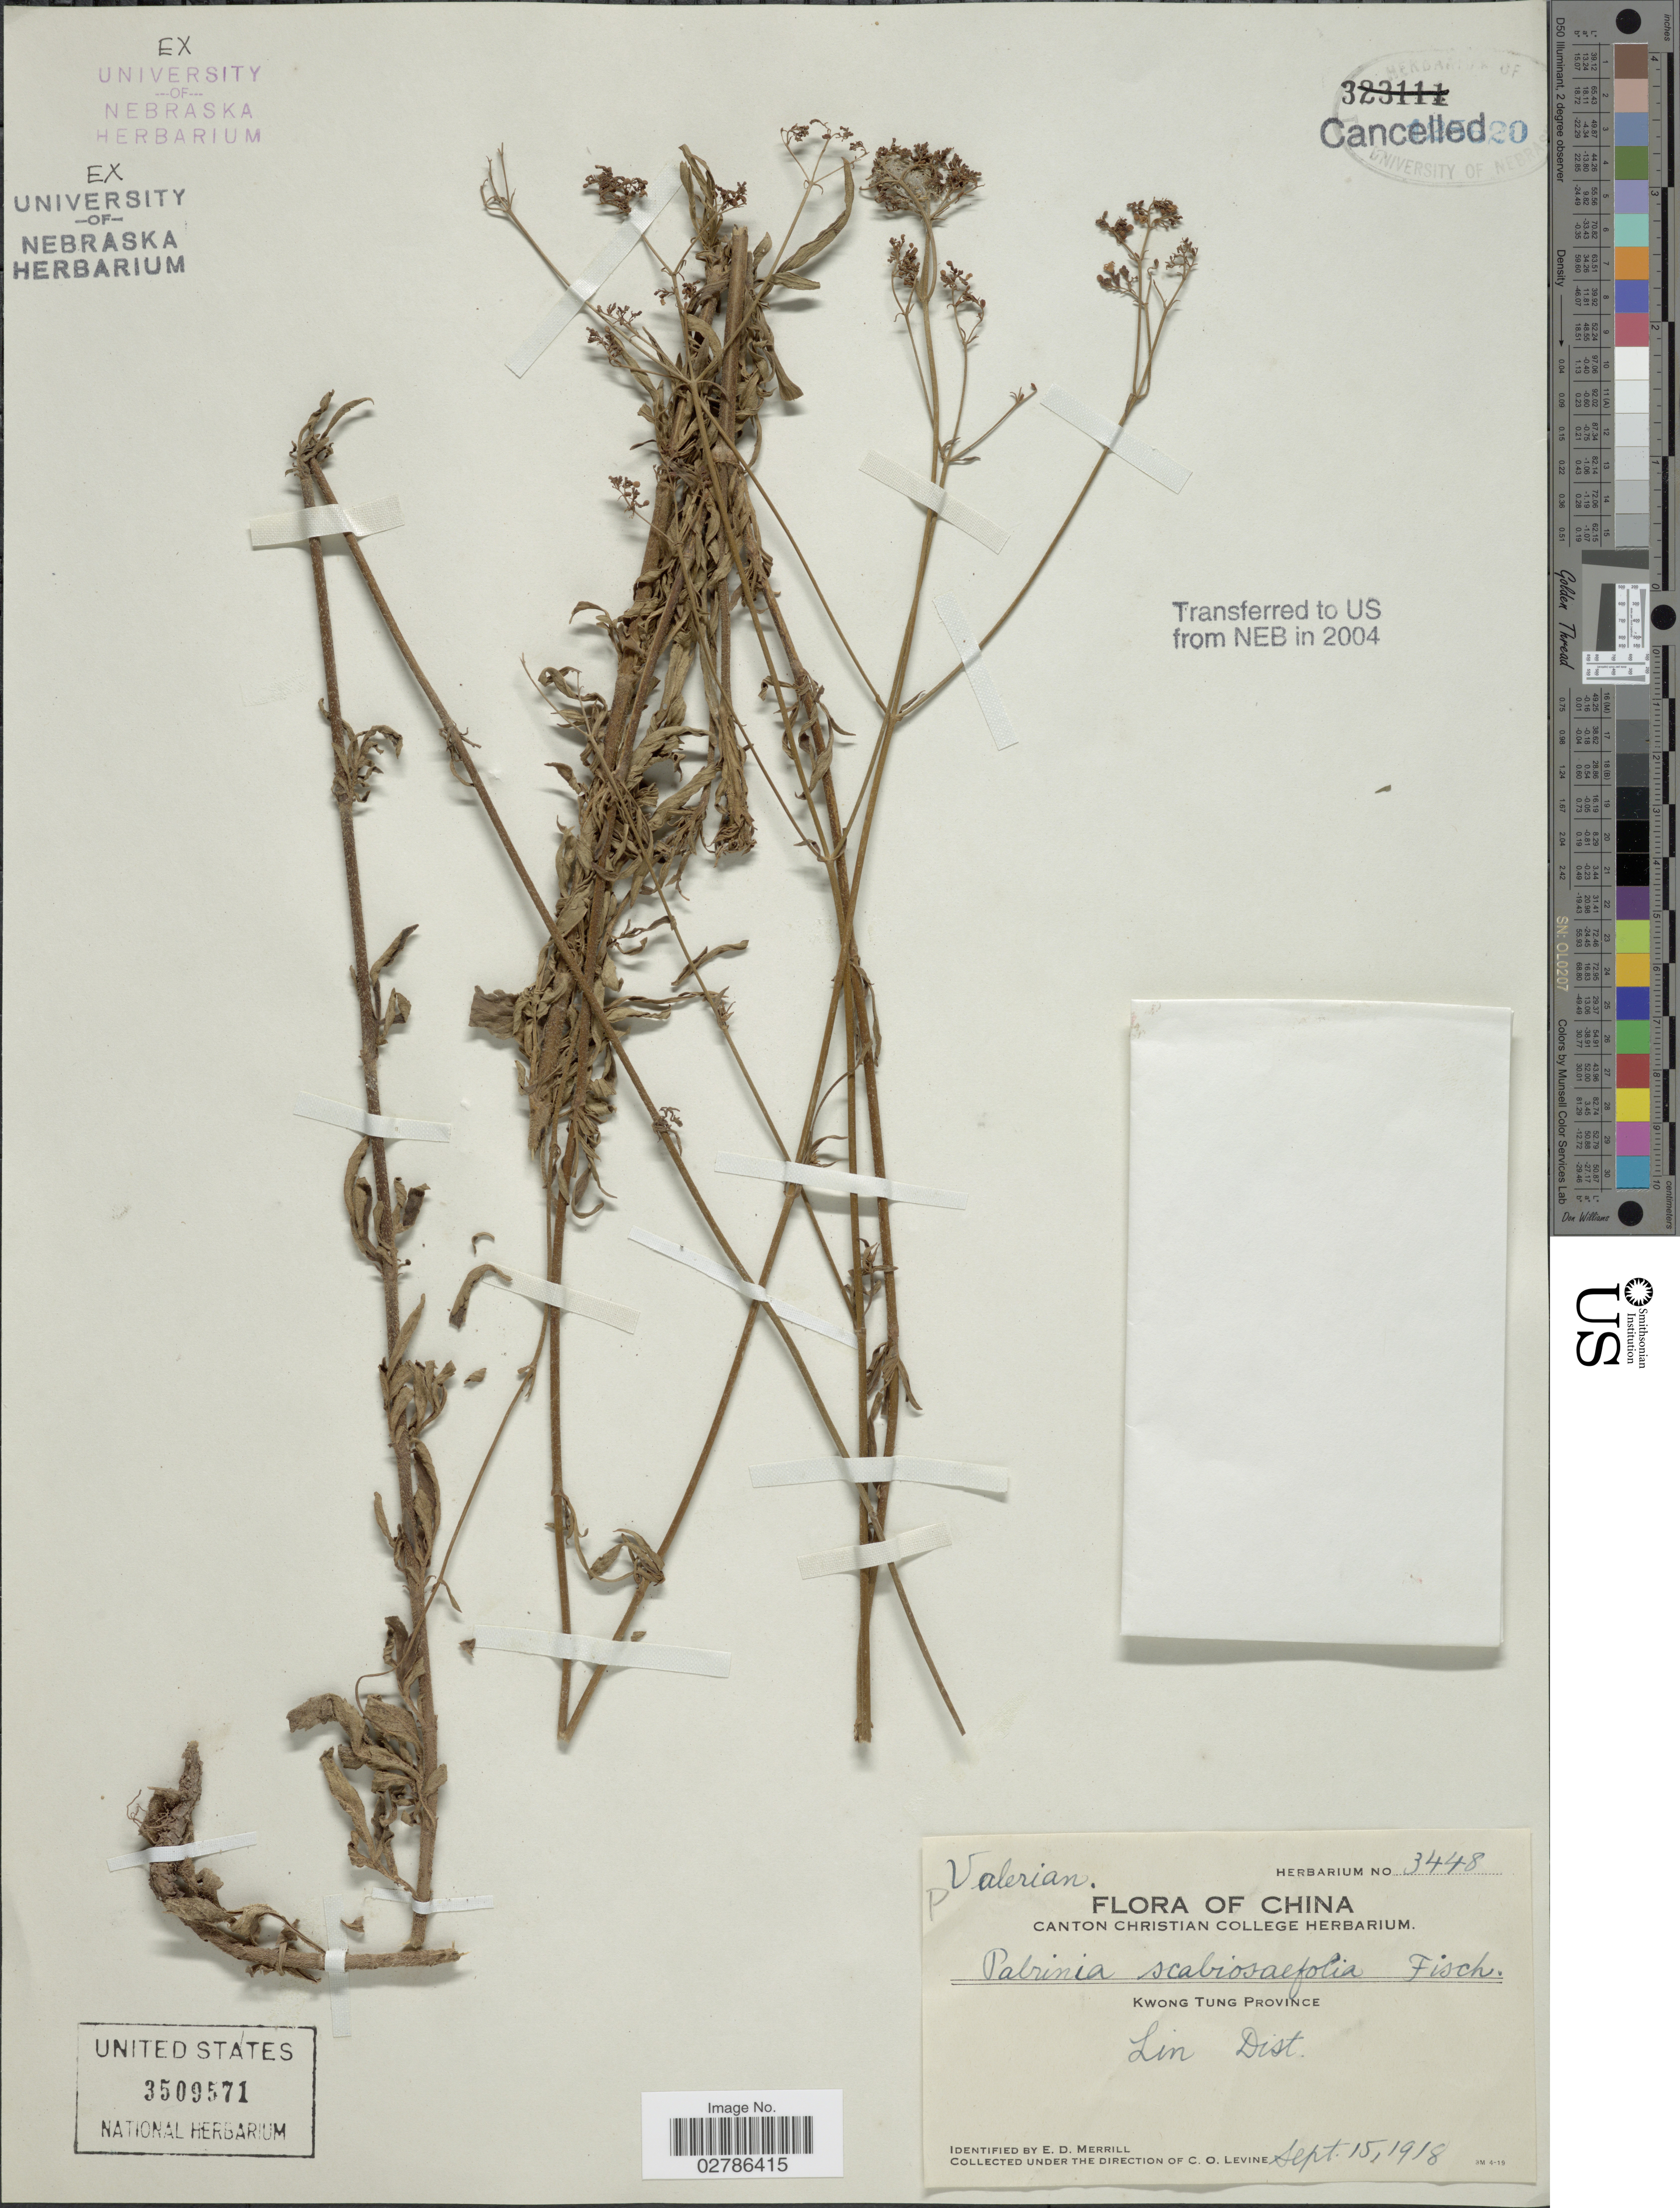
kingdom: Plantae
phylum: Tracheophyta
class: Magnoliopsida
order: Dipsacales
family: Caprifoliaceae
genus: Patrinia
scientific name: Patrinia scabiosifolia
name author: Link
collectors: C. O. Levine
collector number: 3448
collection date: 1918-09-15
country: China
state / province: Guangdong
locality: Kwong Tung Province, Lin Dist.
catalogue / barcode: US 3509571